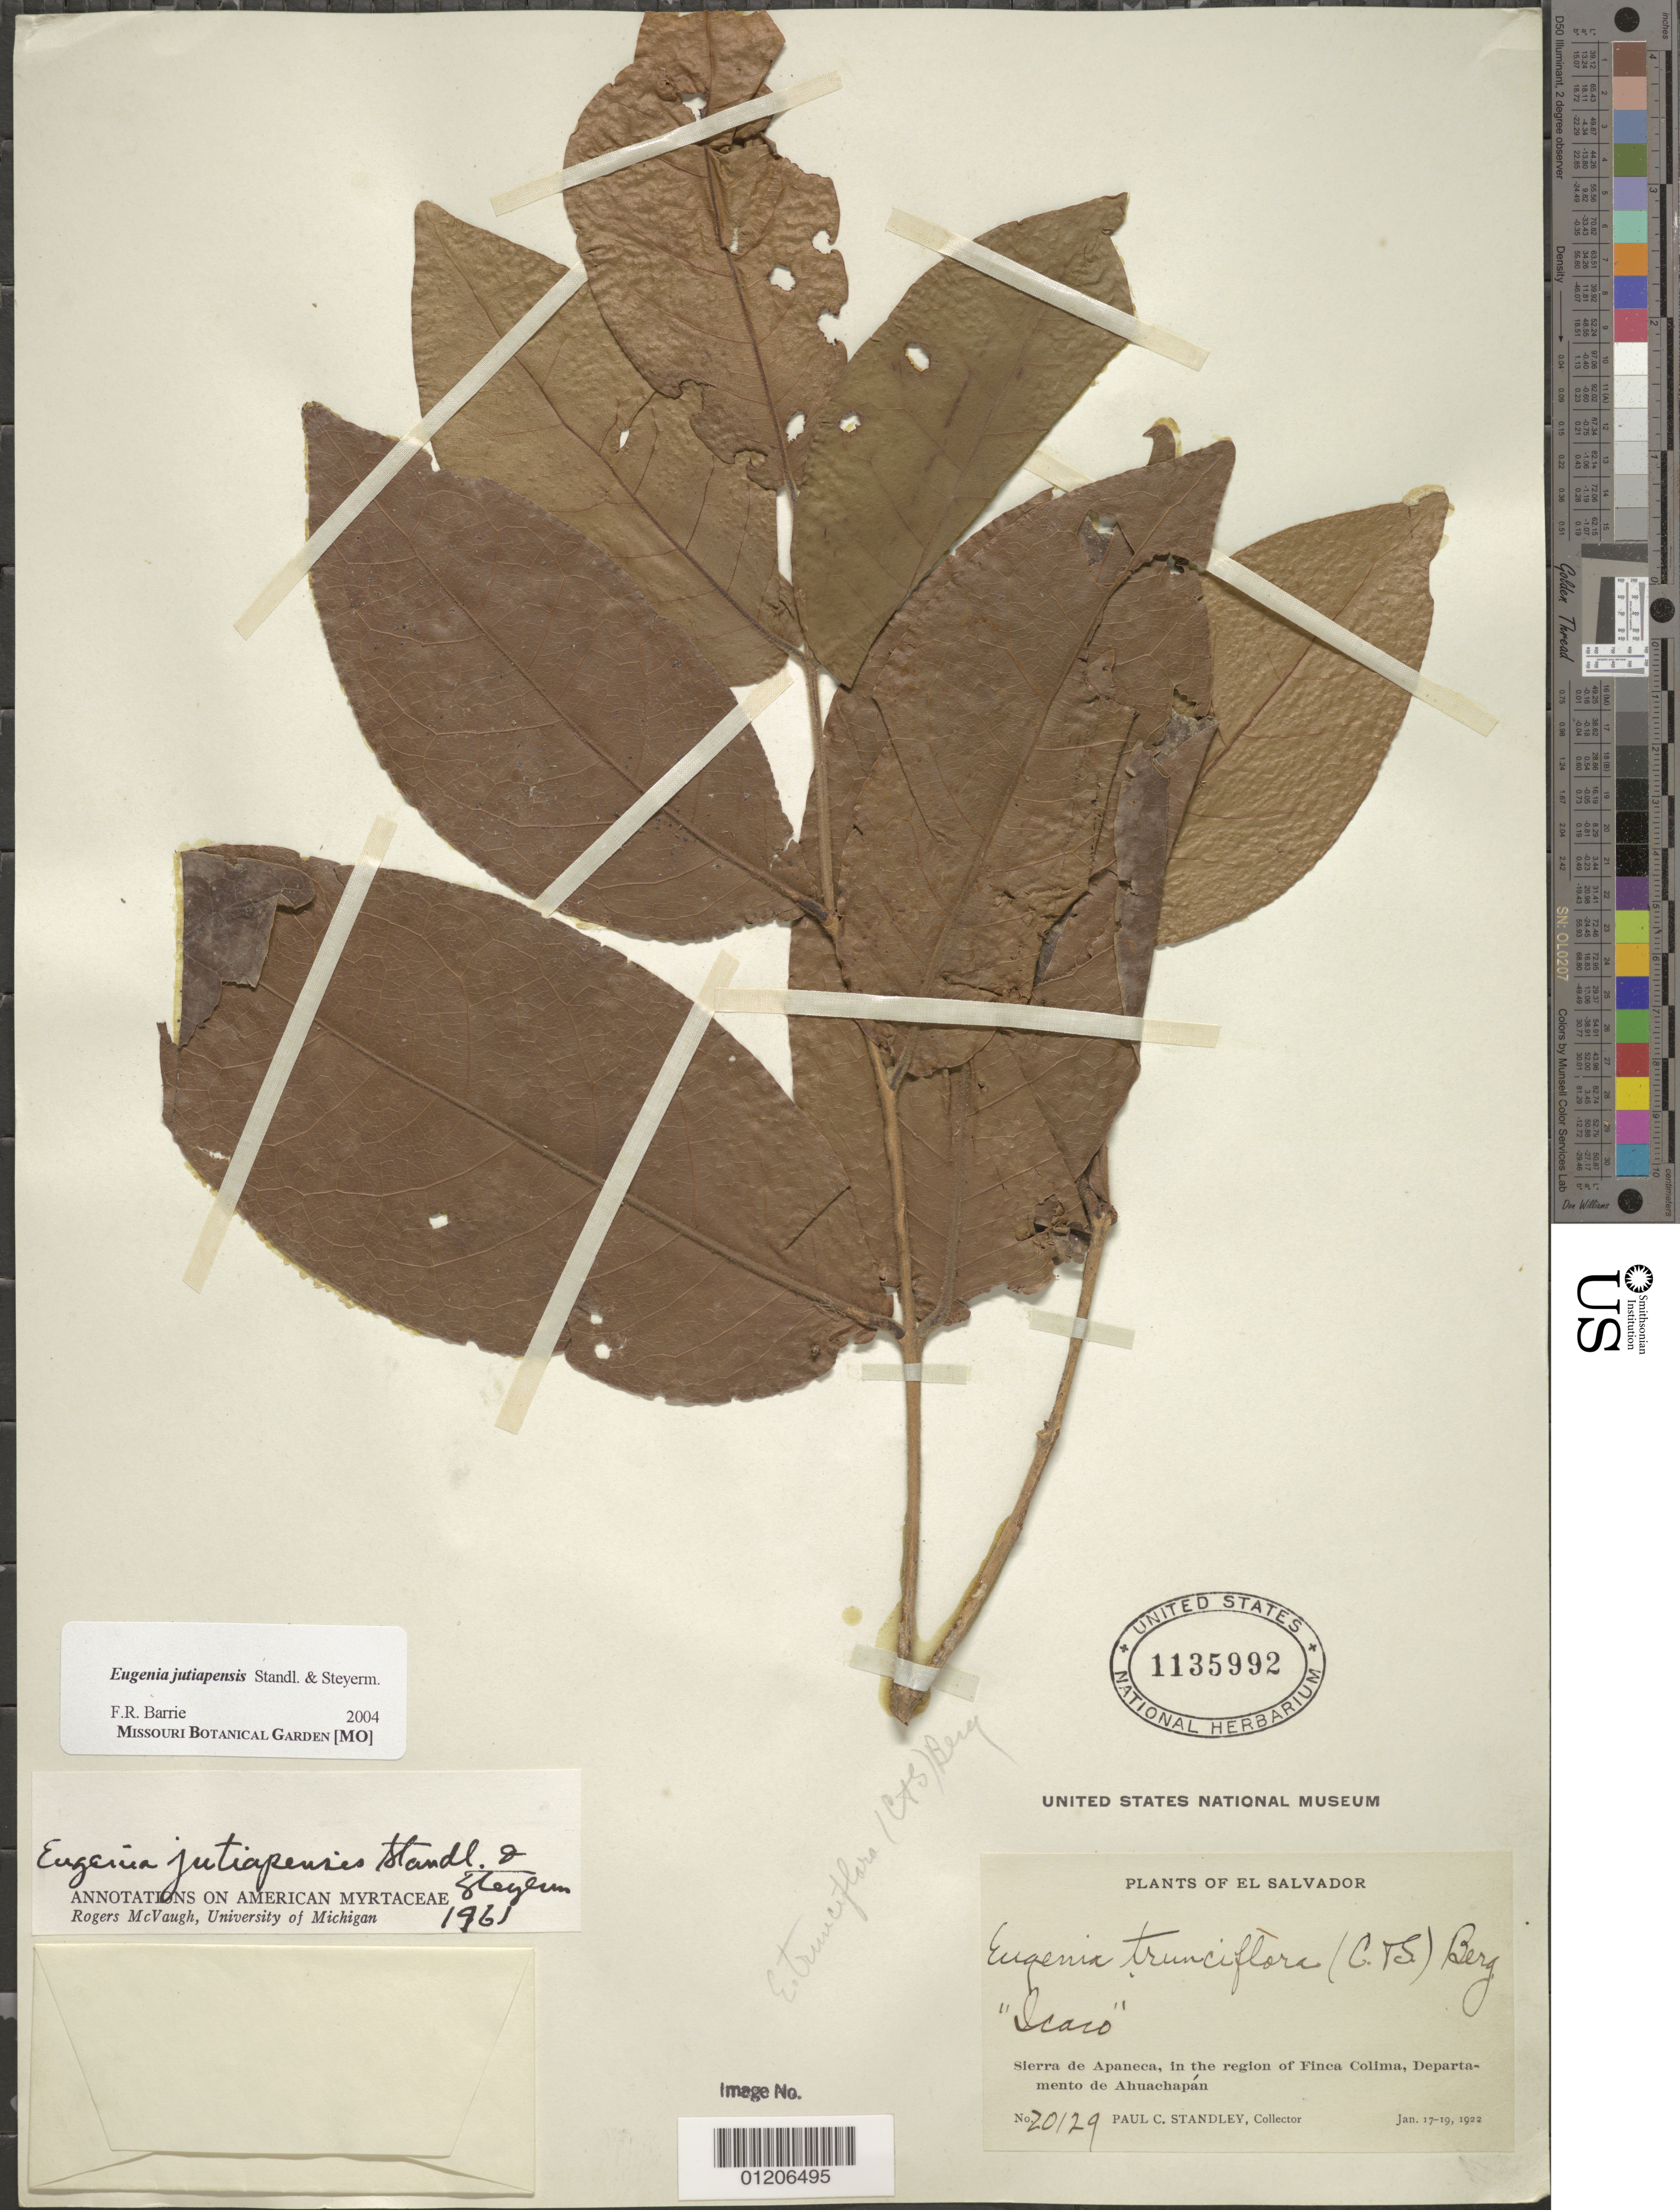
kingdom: Plantae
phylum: Tracheophyta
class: Magnoliopsida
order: Myrtales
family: Myrtaceae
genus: Eugenia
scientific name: Eugenia jutiapensis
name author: Standl. & Steyerm.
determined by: McVaugh, R.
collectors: P. C. Standley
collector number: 20129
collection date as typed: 17 Jan 1922 to 19 Jan 1922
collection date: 1922-01-17/1922-01-19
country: El Salvador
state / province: Ahuachapán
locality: Sierra de Apaneca, Finca Colima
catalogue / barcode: US 1135992